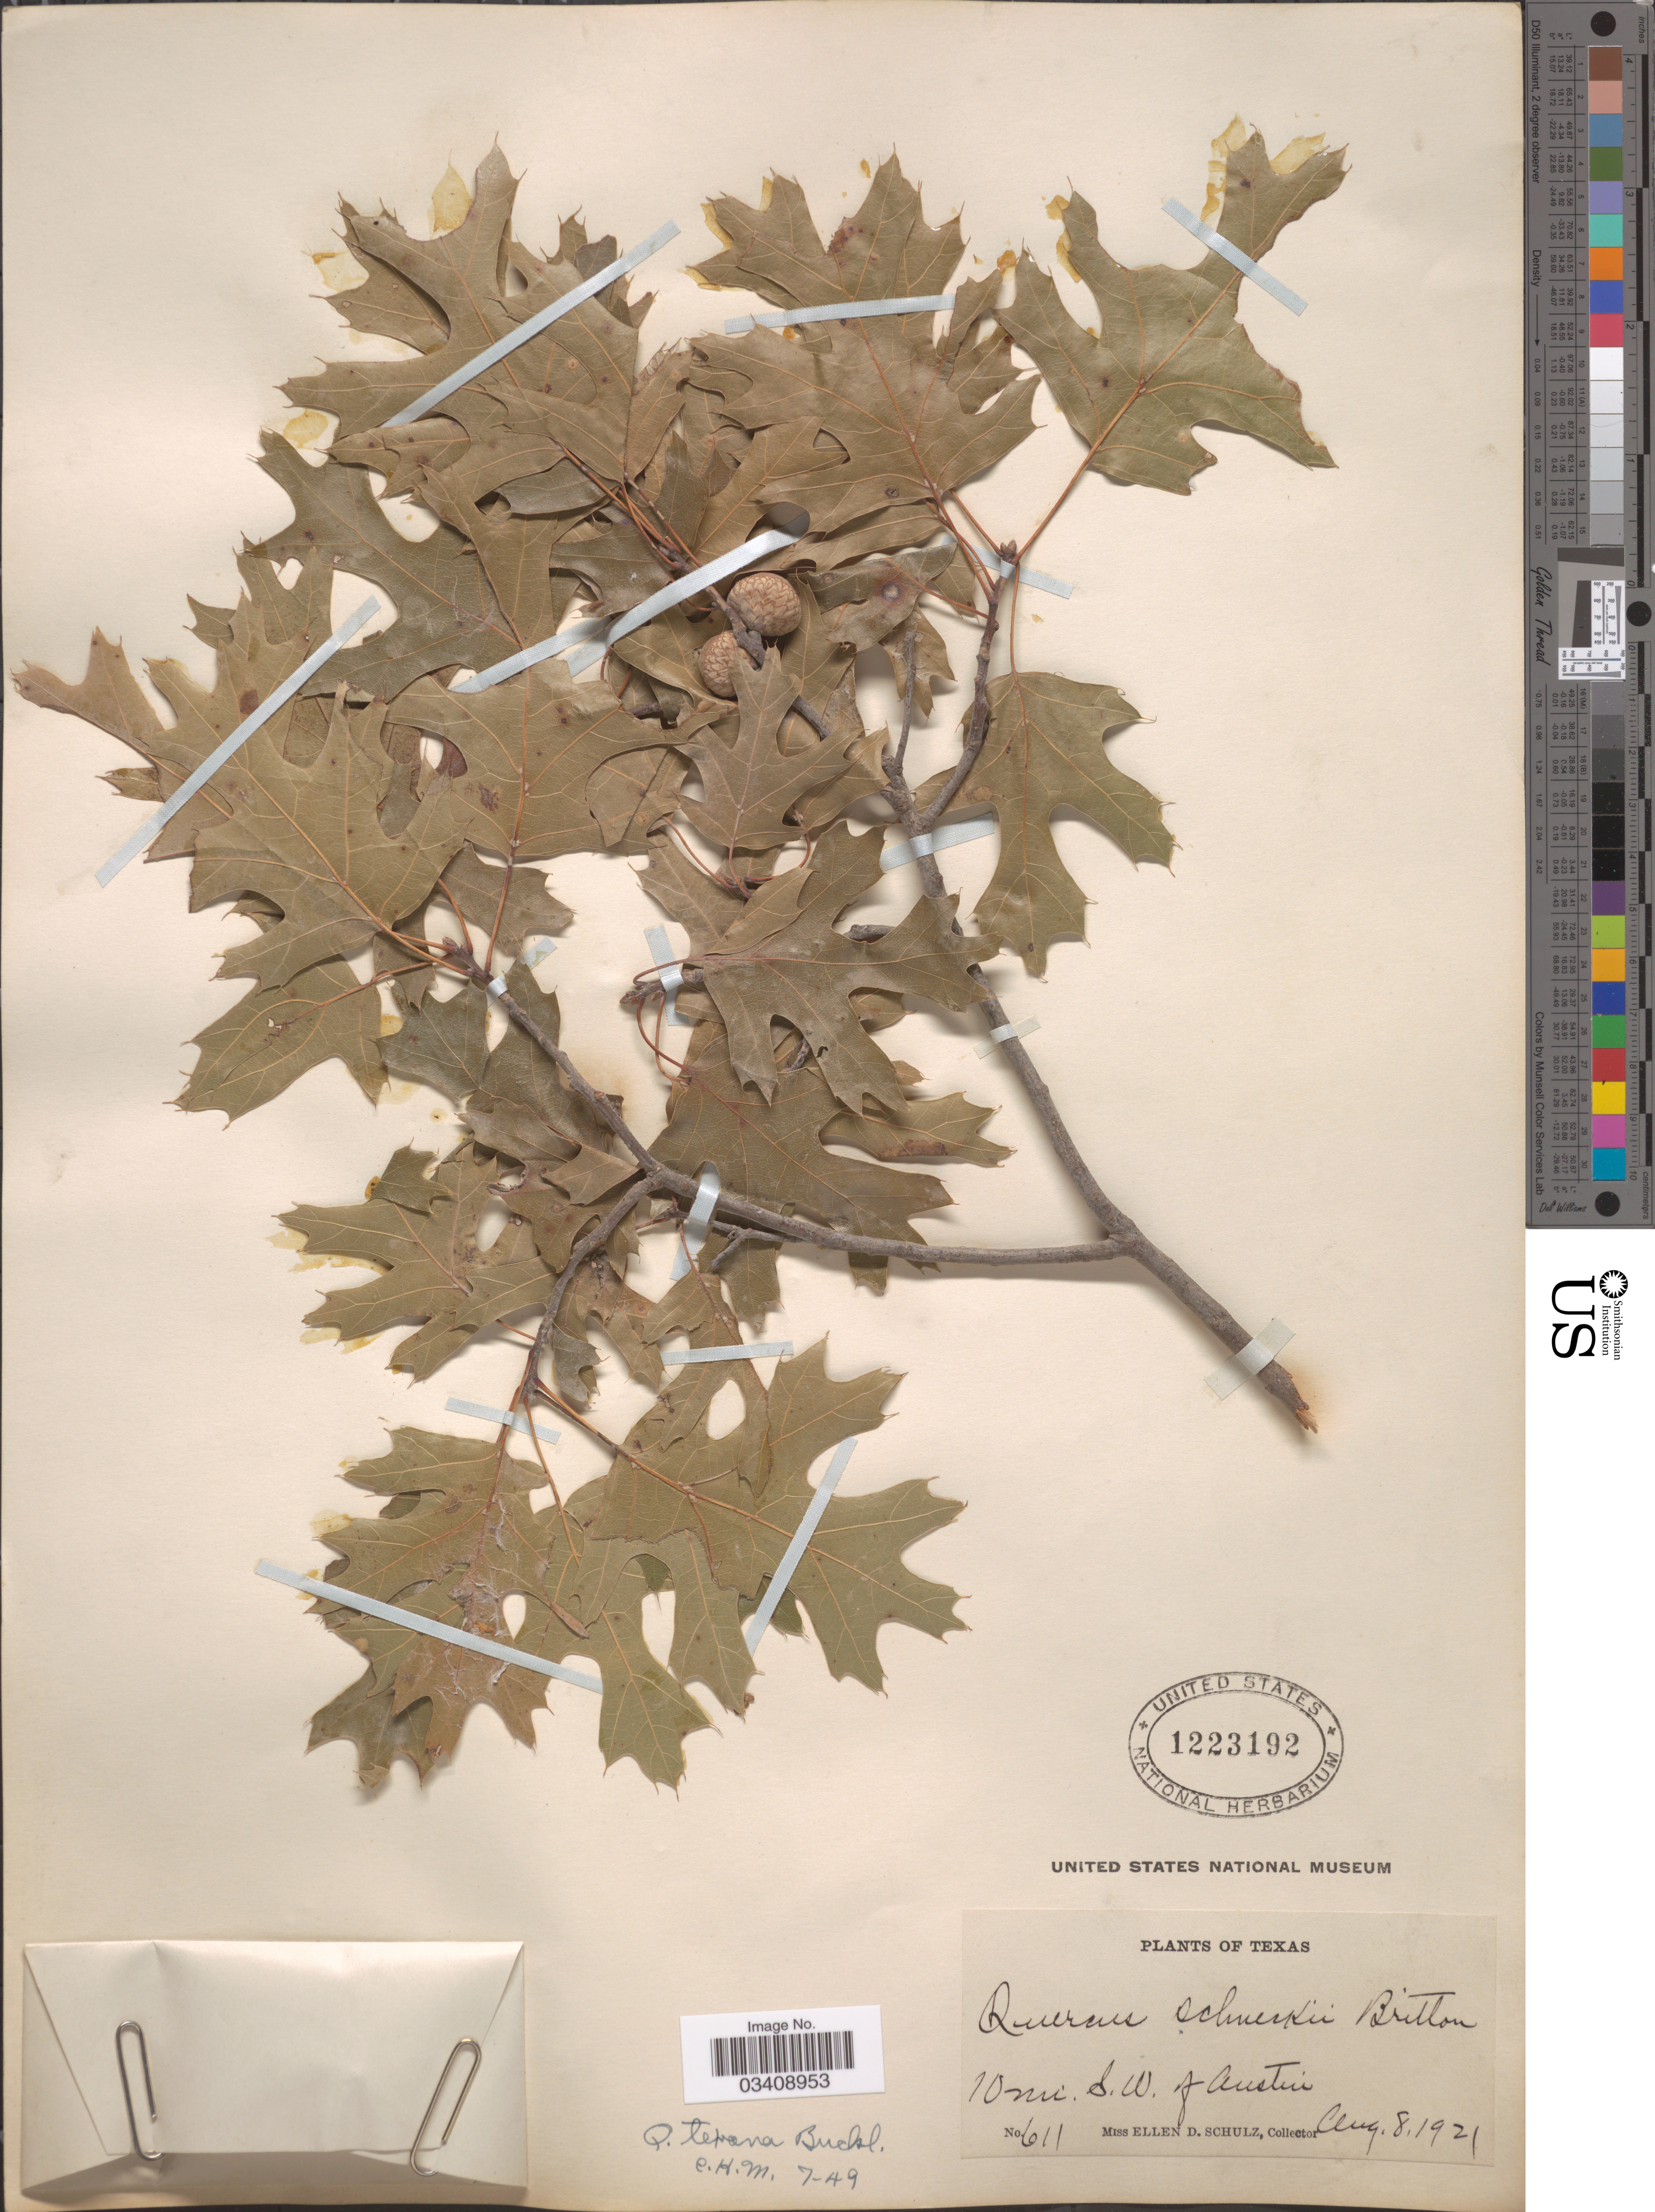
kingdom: Plantae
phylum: Tracheophyta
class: Magnoliopsida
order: Fagales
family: Fagaceae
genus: Quercus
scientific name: Quercus texana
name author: Buckley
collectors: E. D. Schulz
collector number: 611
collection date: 1921-08-08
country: United States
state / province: Texas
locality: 10 mi. S.W. of Austin.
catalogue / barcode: US 1223192